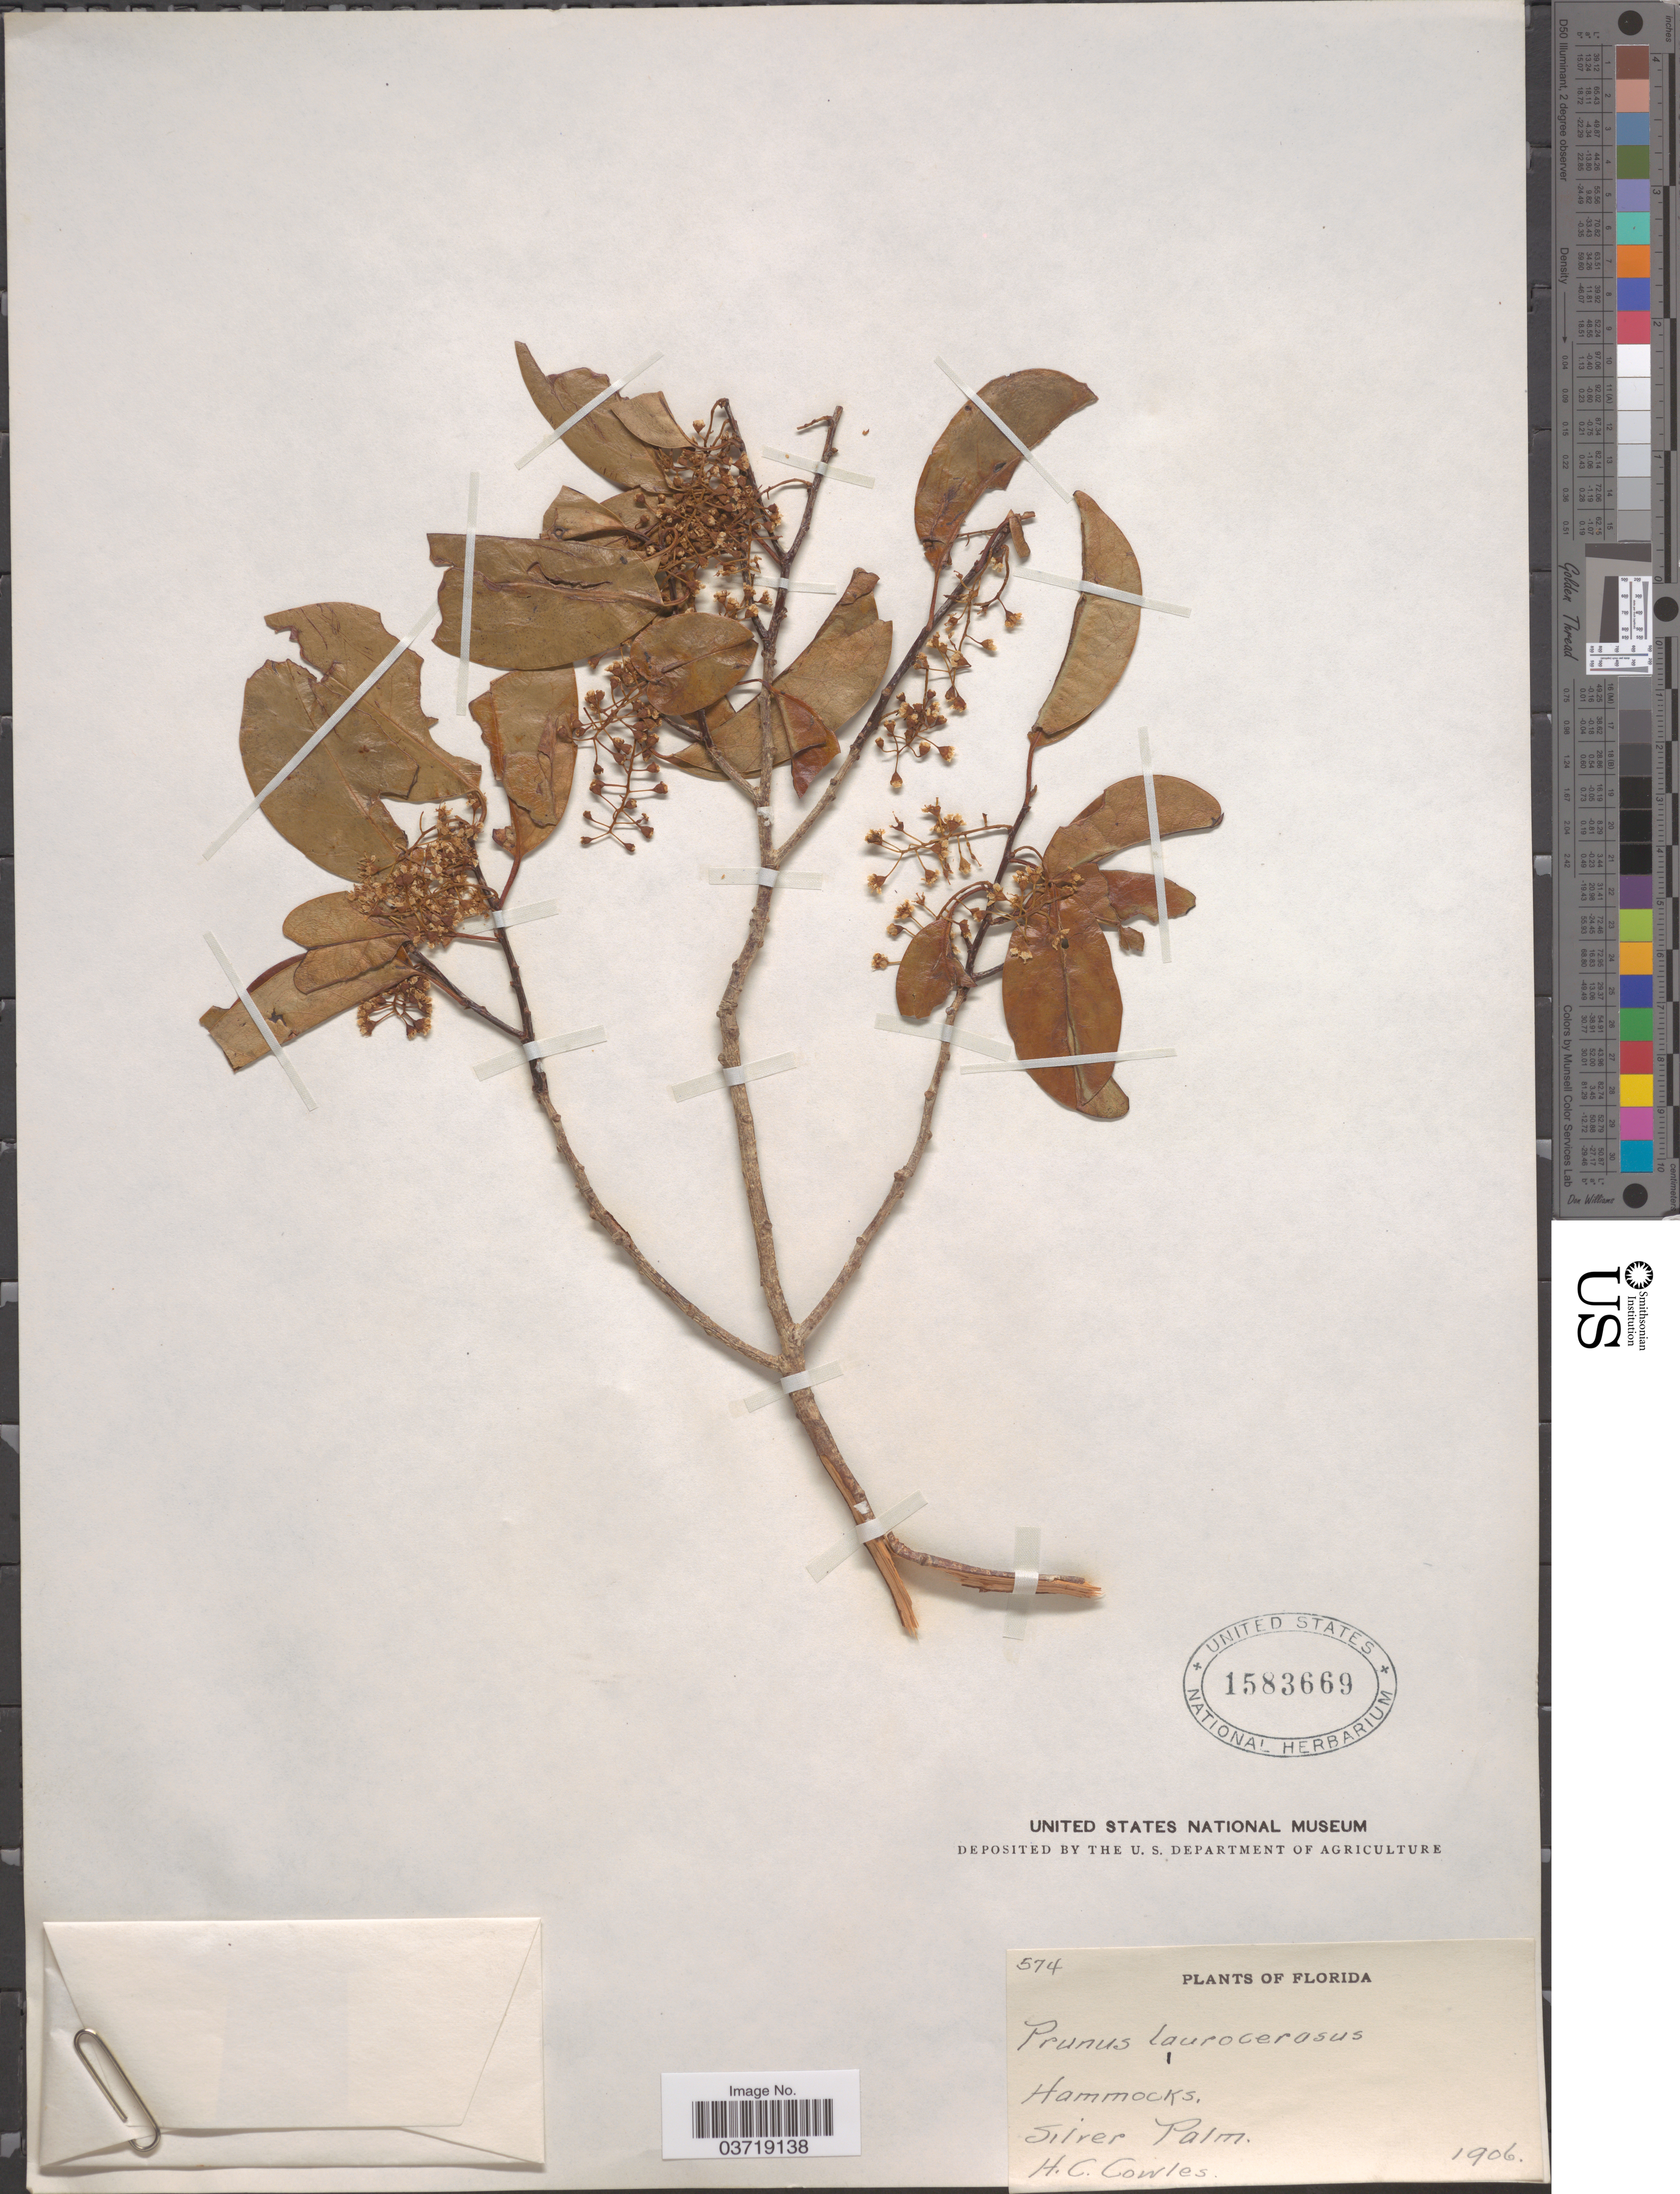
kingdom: Plantae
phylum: Tracheophyta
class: Magnoliopsida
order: Rosales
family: Rosaceae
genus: Prunus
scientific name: Prunus laurocerasus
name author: L.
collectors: H. Cowles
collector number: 574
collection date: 1906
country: United States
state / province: Florida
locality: Silver Palm.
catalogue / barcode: US 1583669